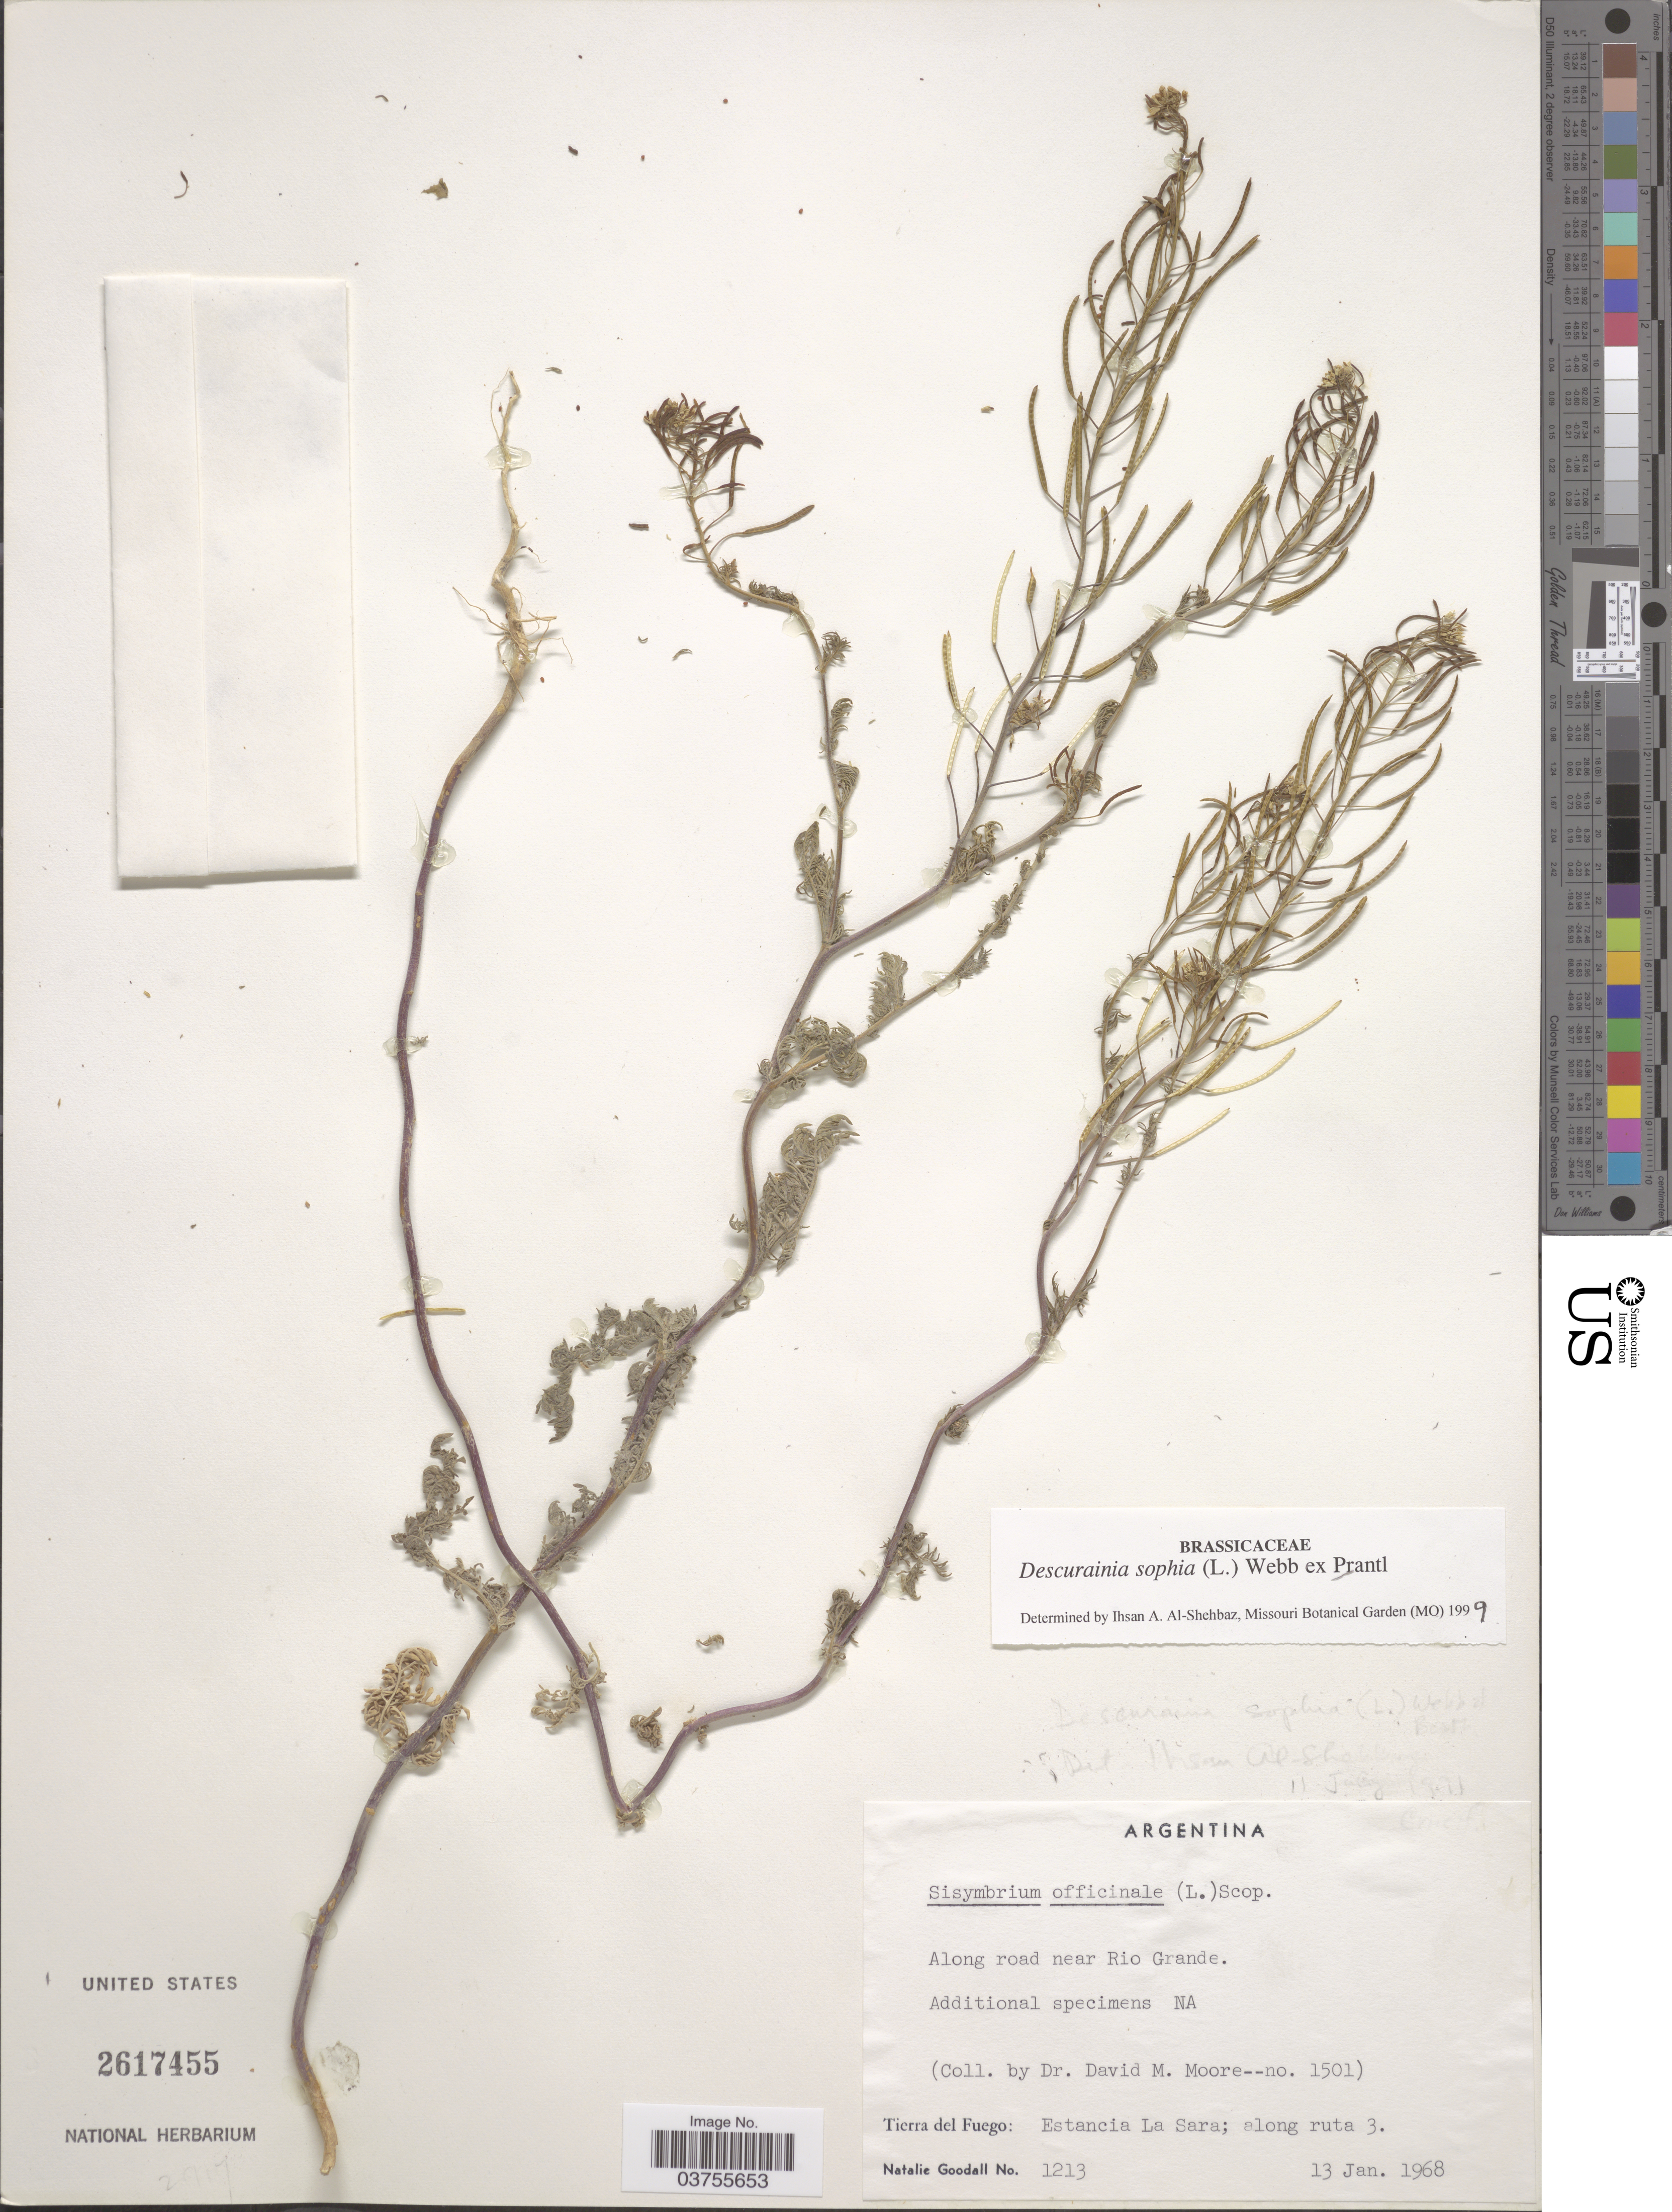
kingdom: Plantae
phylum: Tracheophyta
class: Magnoliopsida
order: Brassicales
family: Brassicaceae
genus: Descurainia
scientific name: Descurainia sophia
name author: (L.) Webb ex Prantl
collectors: D. Moore & N. Goodall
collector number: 1501/1213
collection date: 1968-01-13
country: Argentina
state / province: Tierra del Fuego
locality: Along road near Rio Grande. Estancia La Sara; along ruta 3.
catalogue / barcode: US 2617455